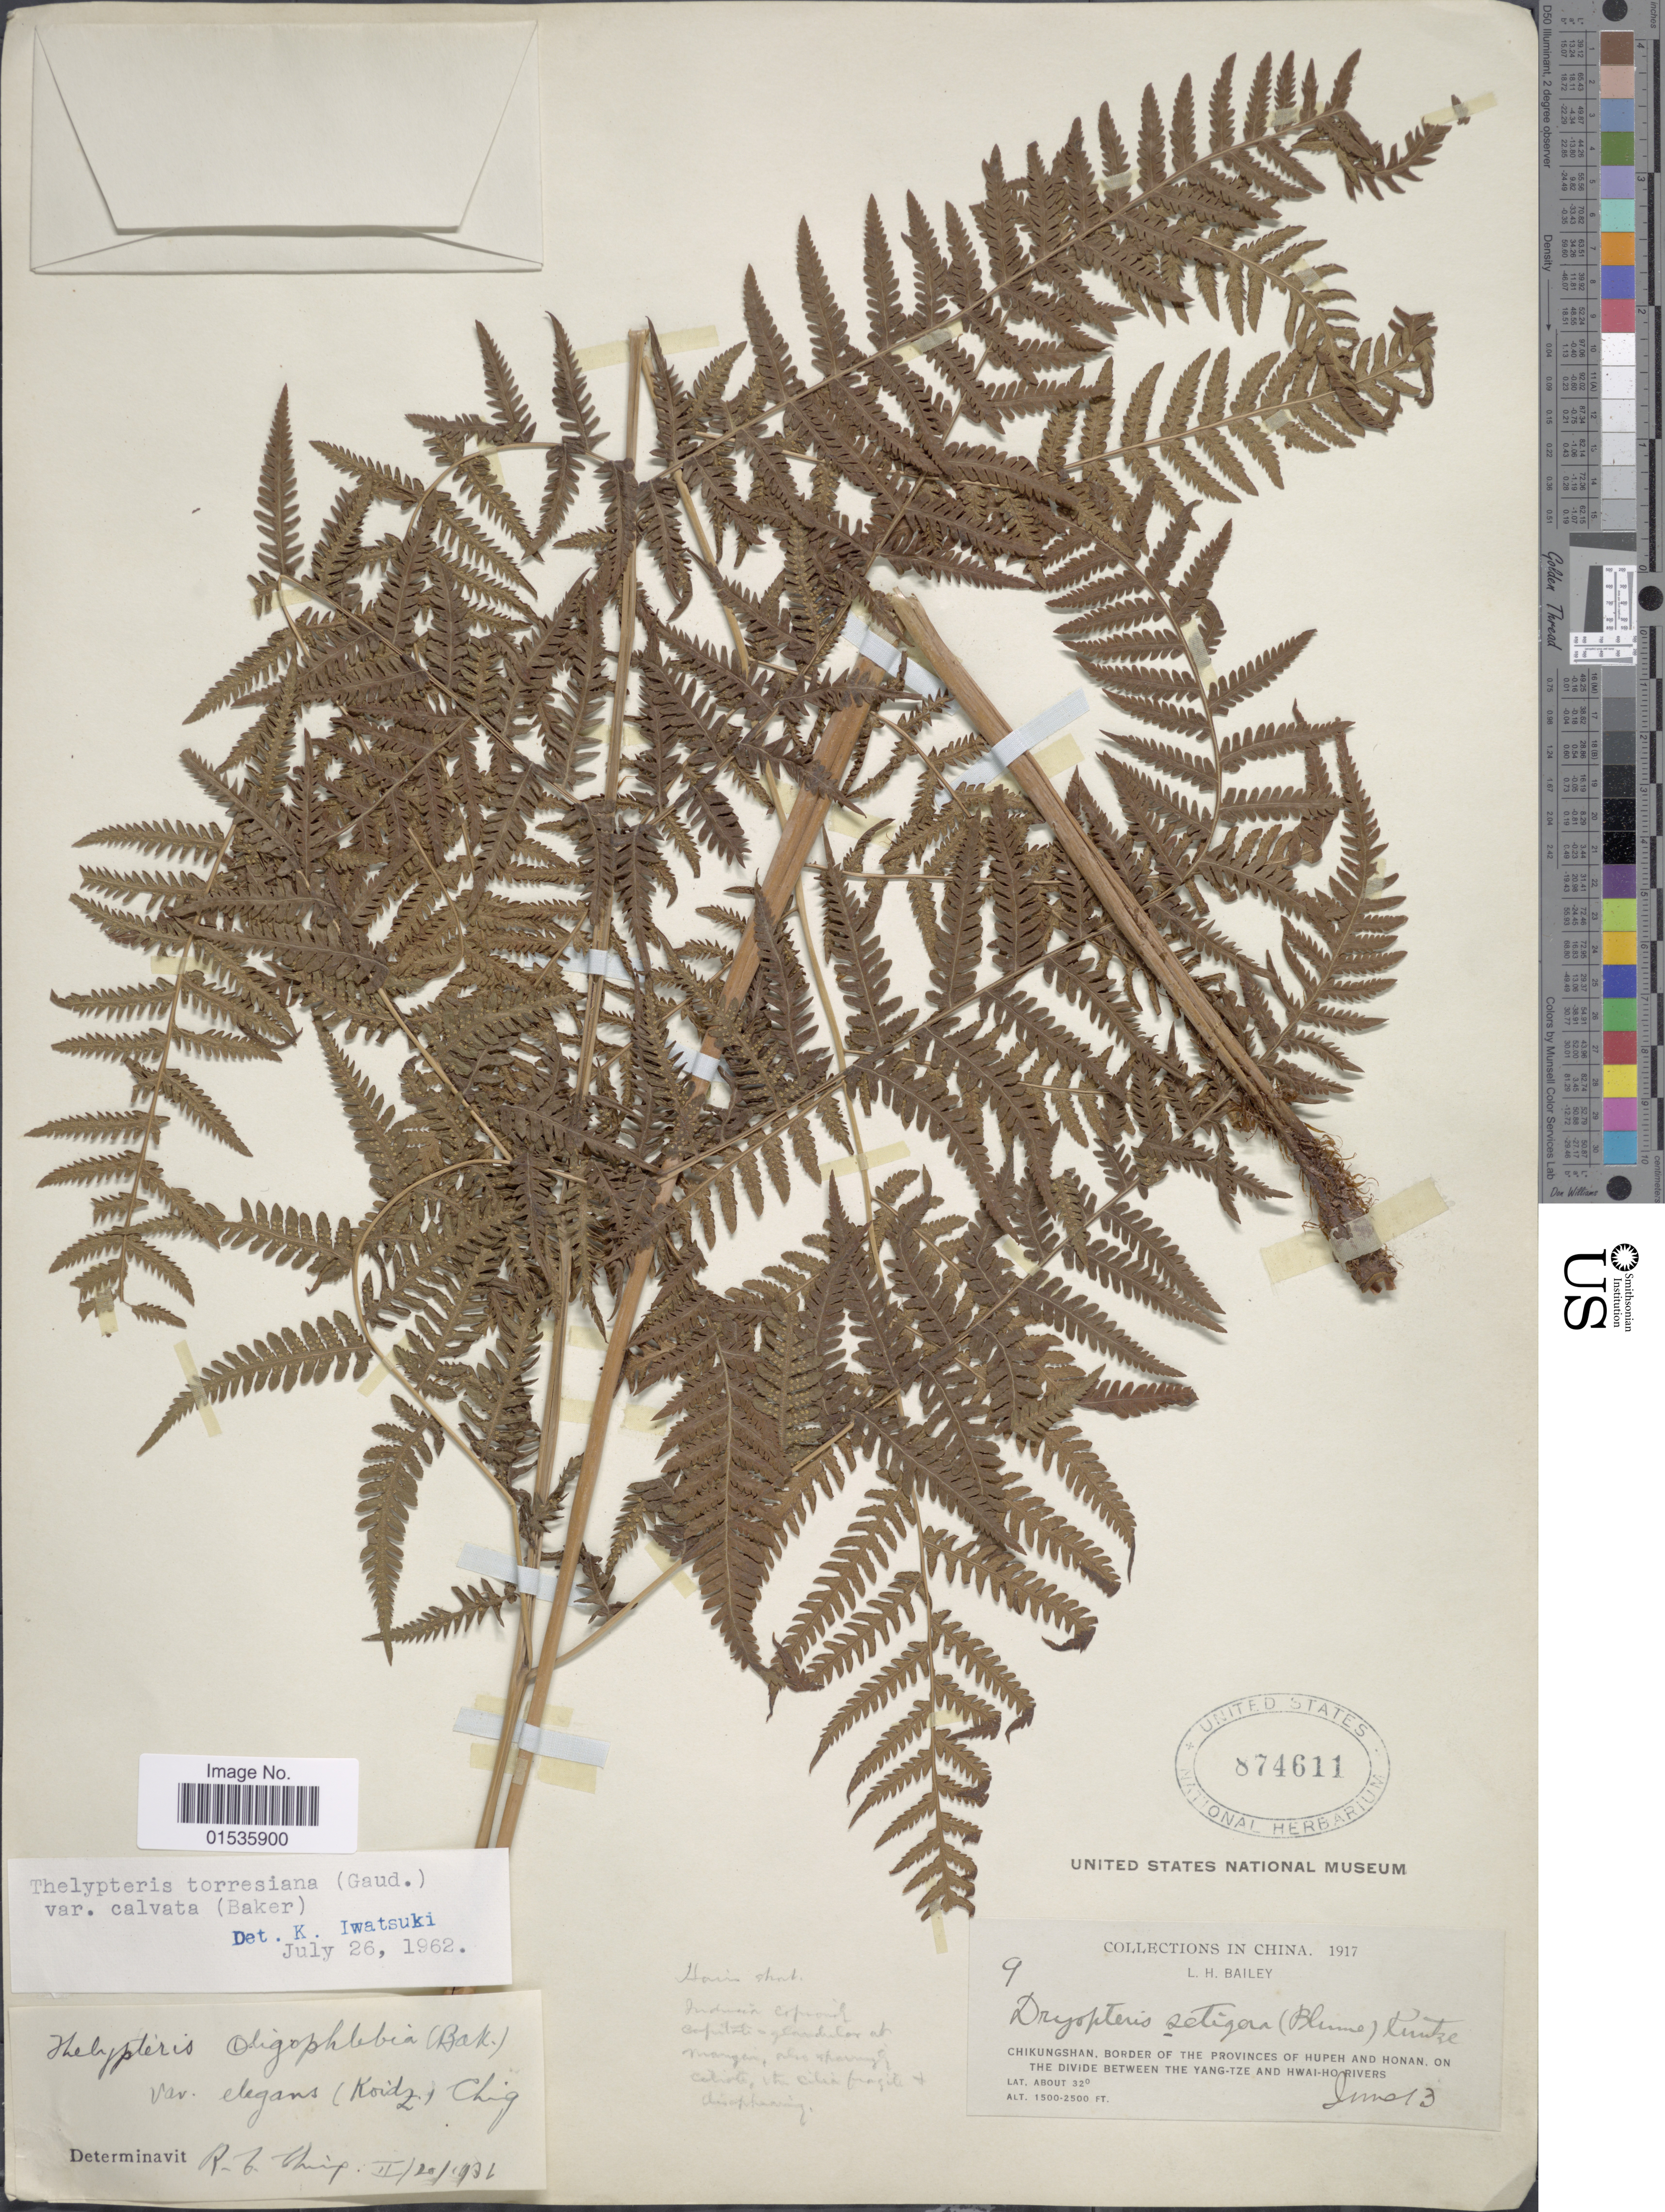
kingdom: Plantae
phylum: Tracheophyta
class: Polypodiopsida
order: Polypodiales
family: Thelypteridaceae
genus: Macrothelypteris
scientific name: Macrothelypteris torresiana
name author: (Gaudich.) Ching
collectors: L. H. Bailey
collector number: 9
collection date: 1917-06-13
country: China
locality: China, Chikungshan, Border of the Province of Hupeh and Honan, on the divide between the Yang-Tze and Hwai-Ho Rivers.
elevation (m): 457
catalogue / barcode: US 874611